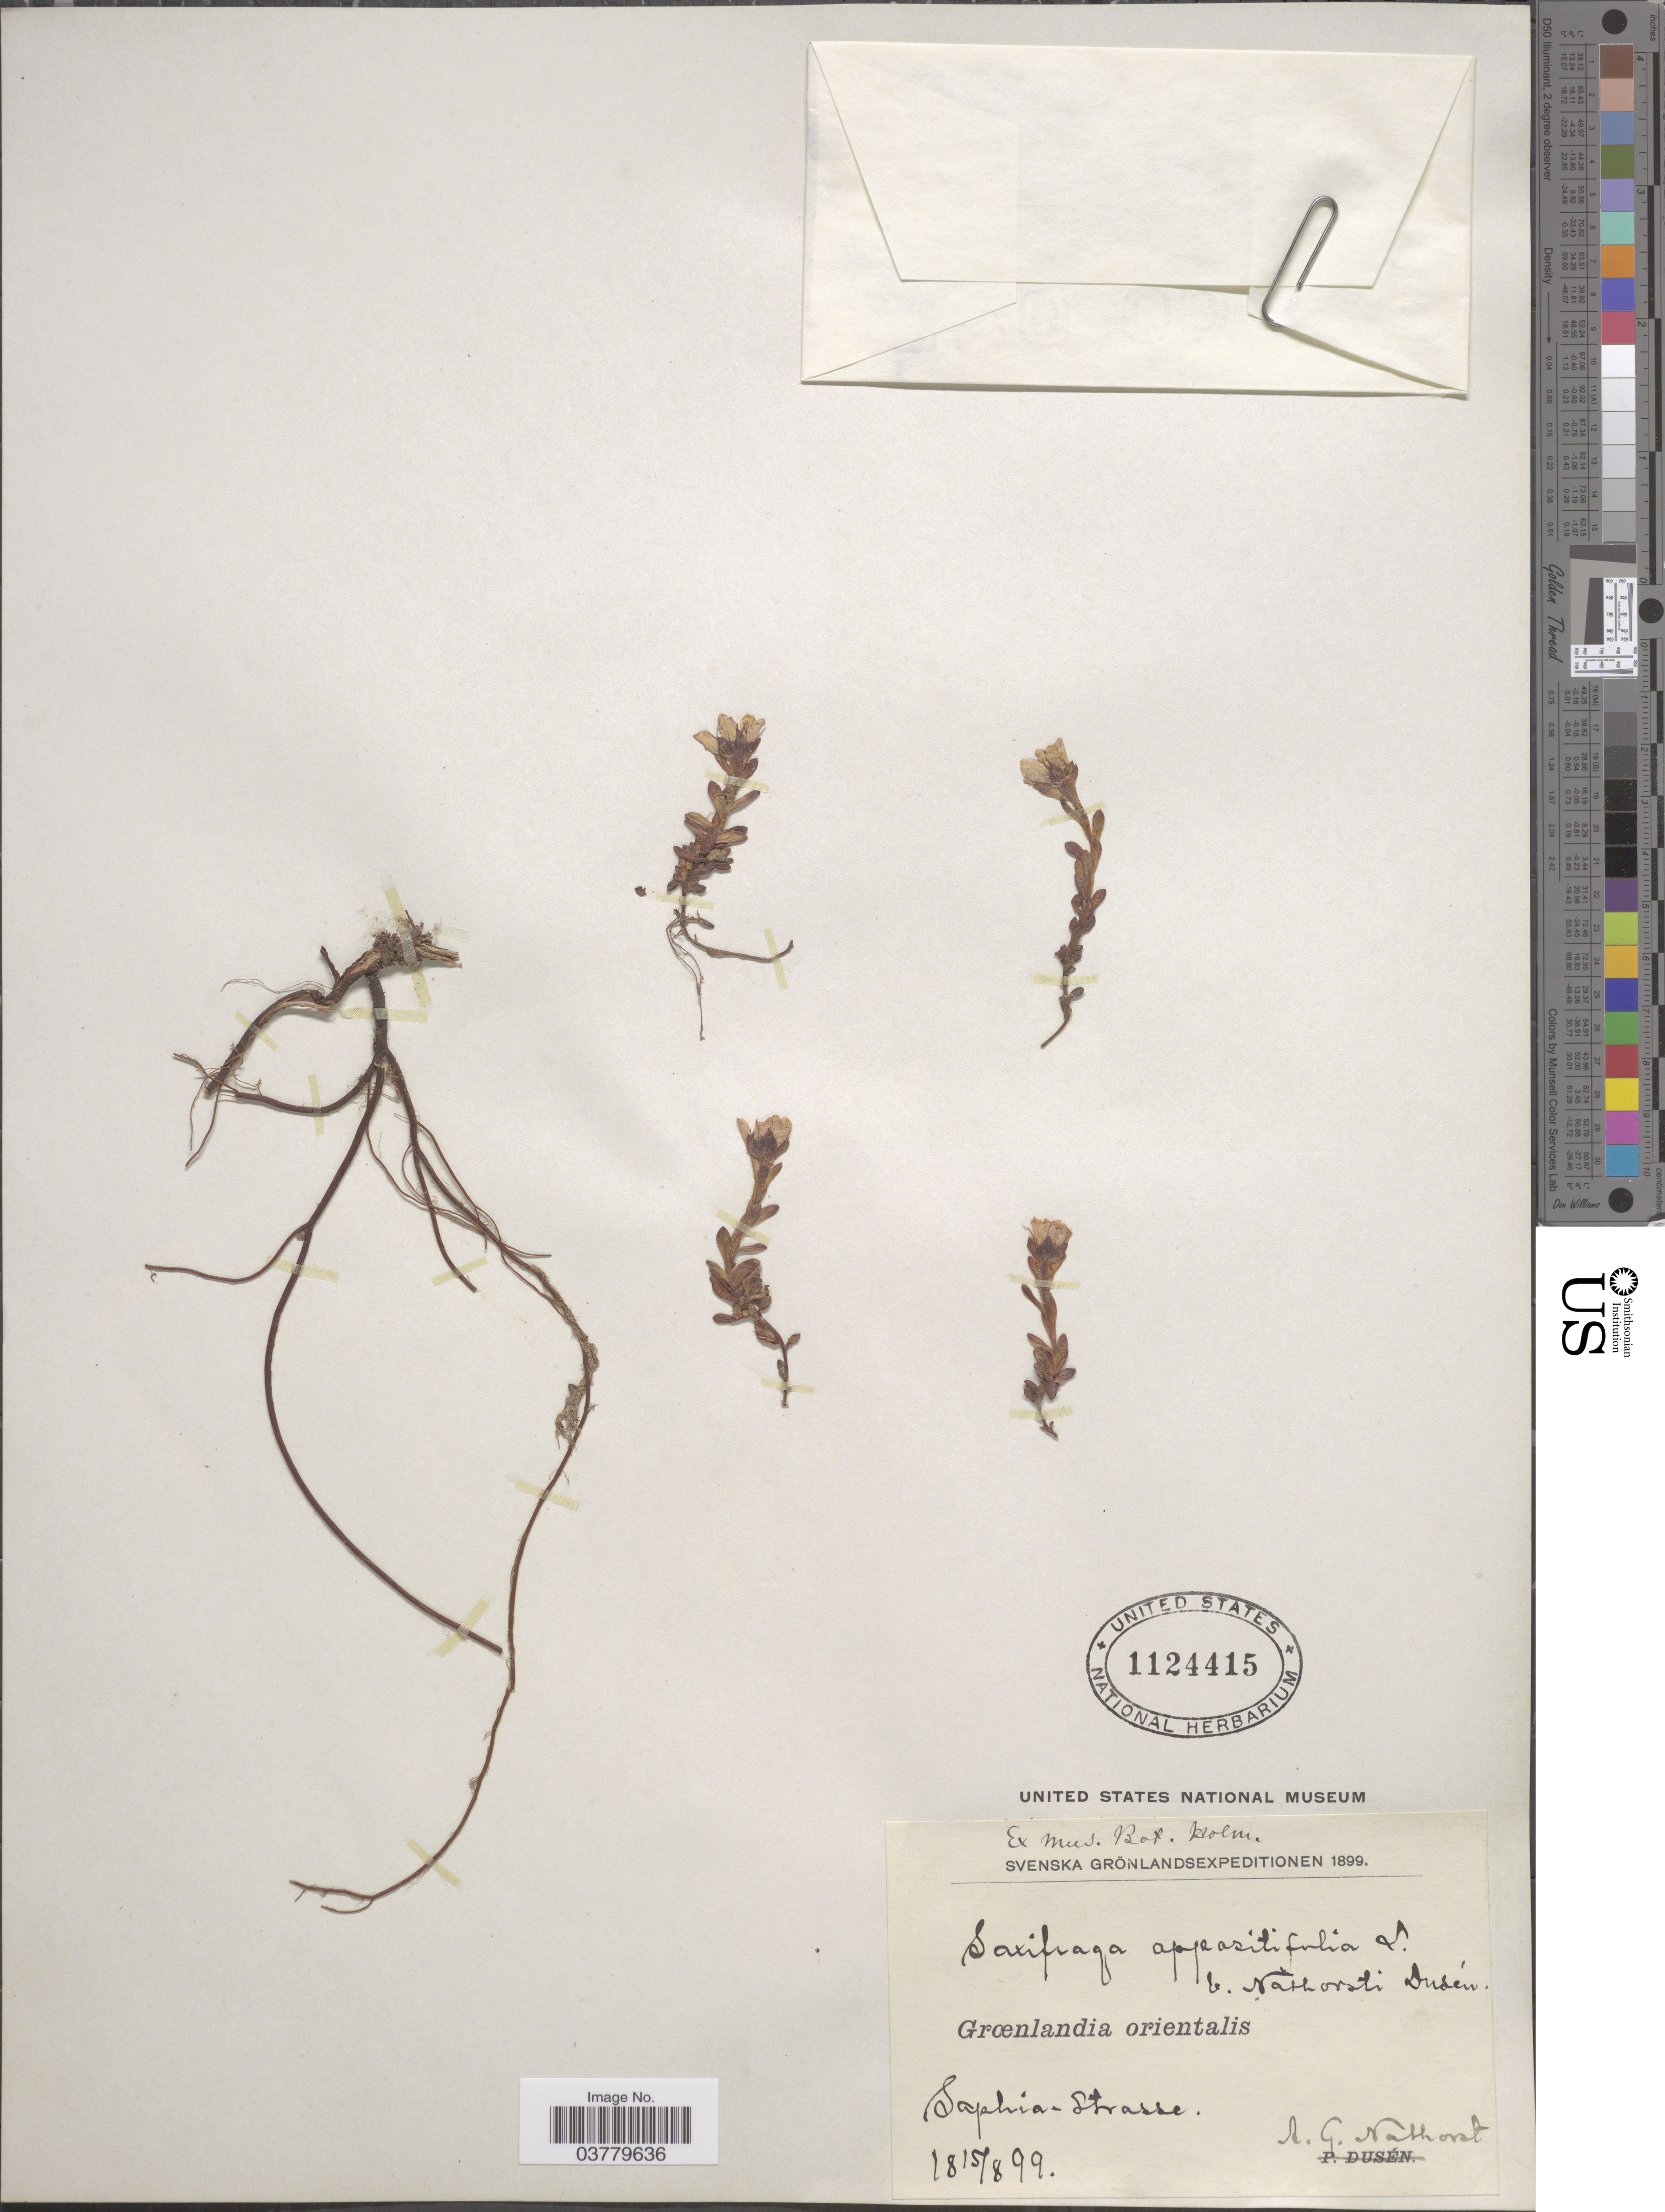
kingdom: Plantae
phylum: Tracheophyta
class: Magnoliopsida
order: Saxifragales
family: Saxifragaceae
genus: Saxifraga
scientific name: Saxifraga nathorstii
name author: Hayek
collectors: A. Nathorst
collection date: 1899-05-18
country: Greenland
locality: Grœnlandia orientalis. Saphia-Strasse.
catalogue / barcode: US 1124415